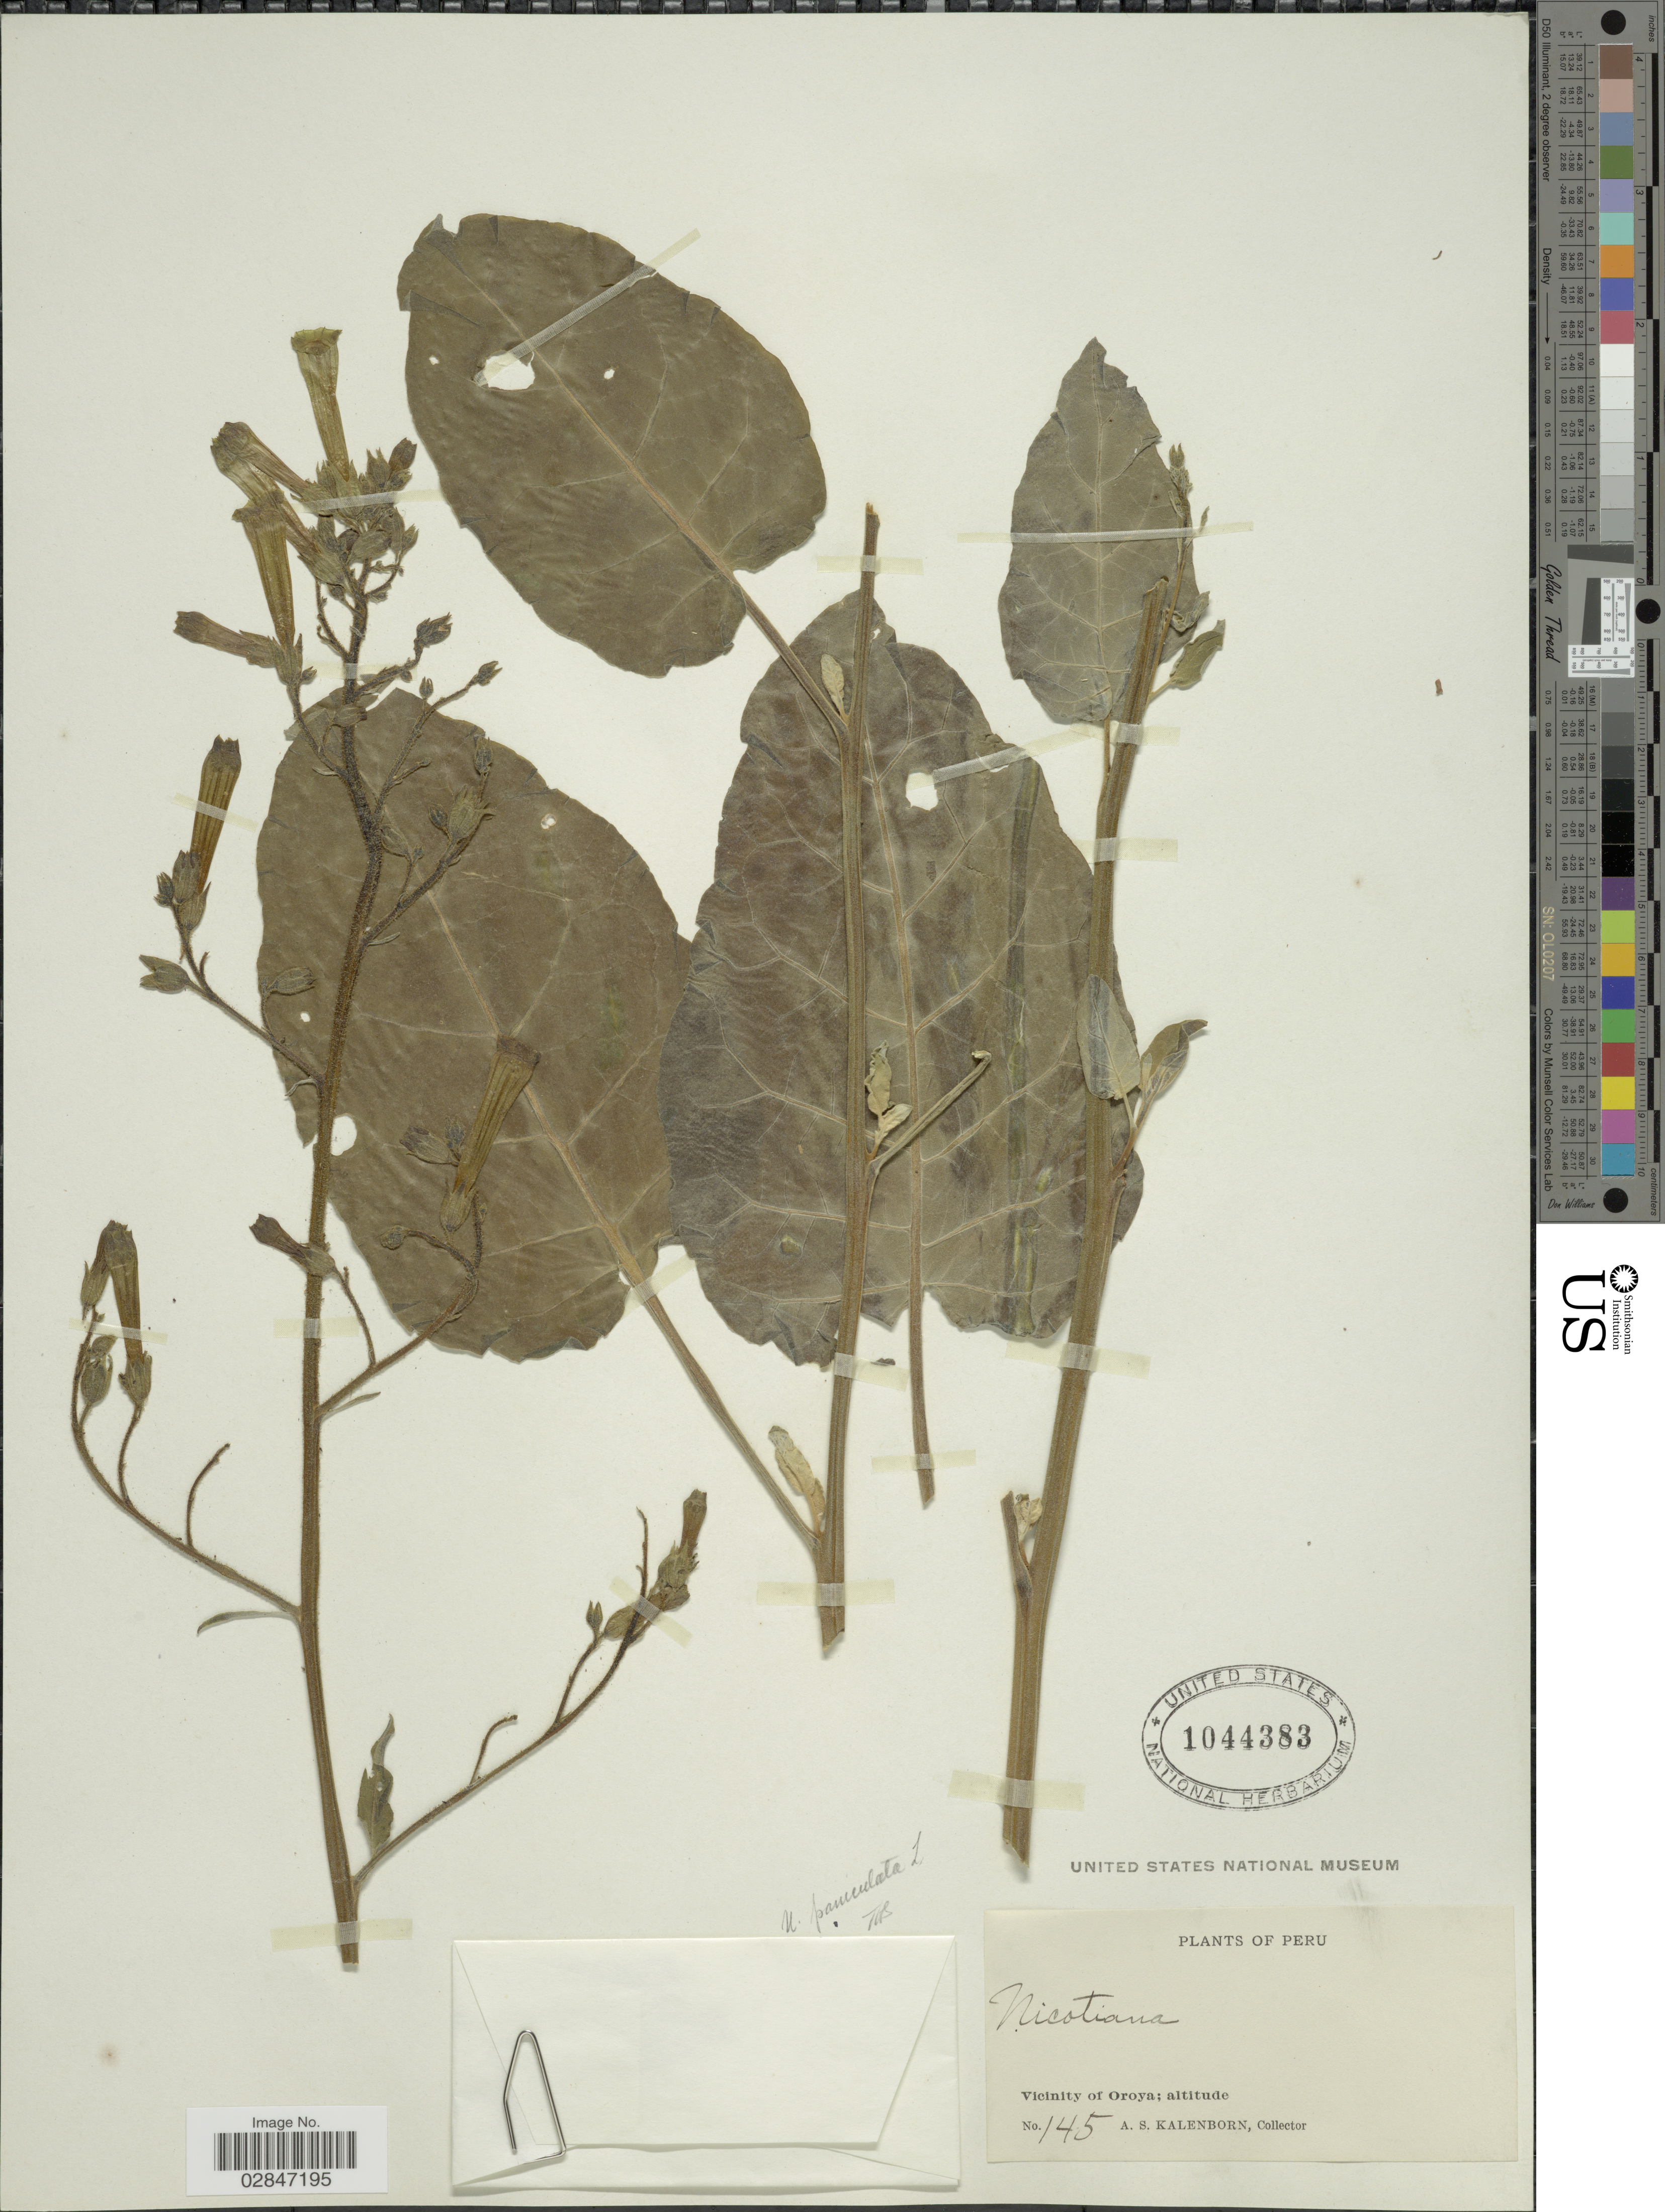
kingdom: Plantae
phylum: Tracheophyta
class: Magnoliopsida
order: Solanales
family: Solanaceae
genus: Nicotiana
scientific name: Nicotiana paniculata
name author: L.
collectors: A. Kalenborn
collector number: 145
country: Peru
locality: Vicinity of Oroya.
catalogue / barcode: US 1044383